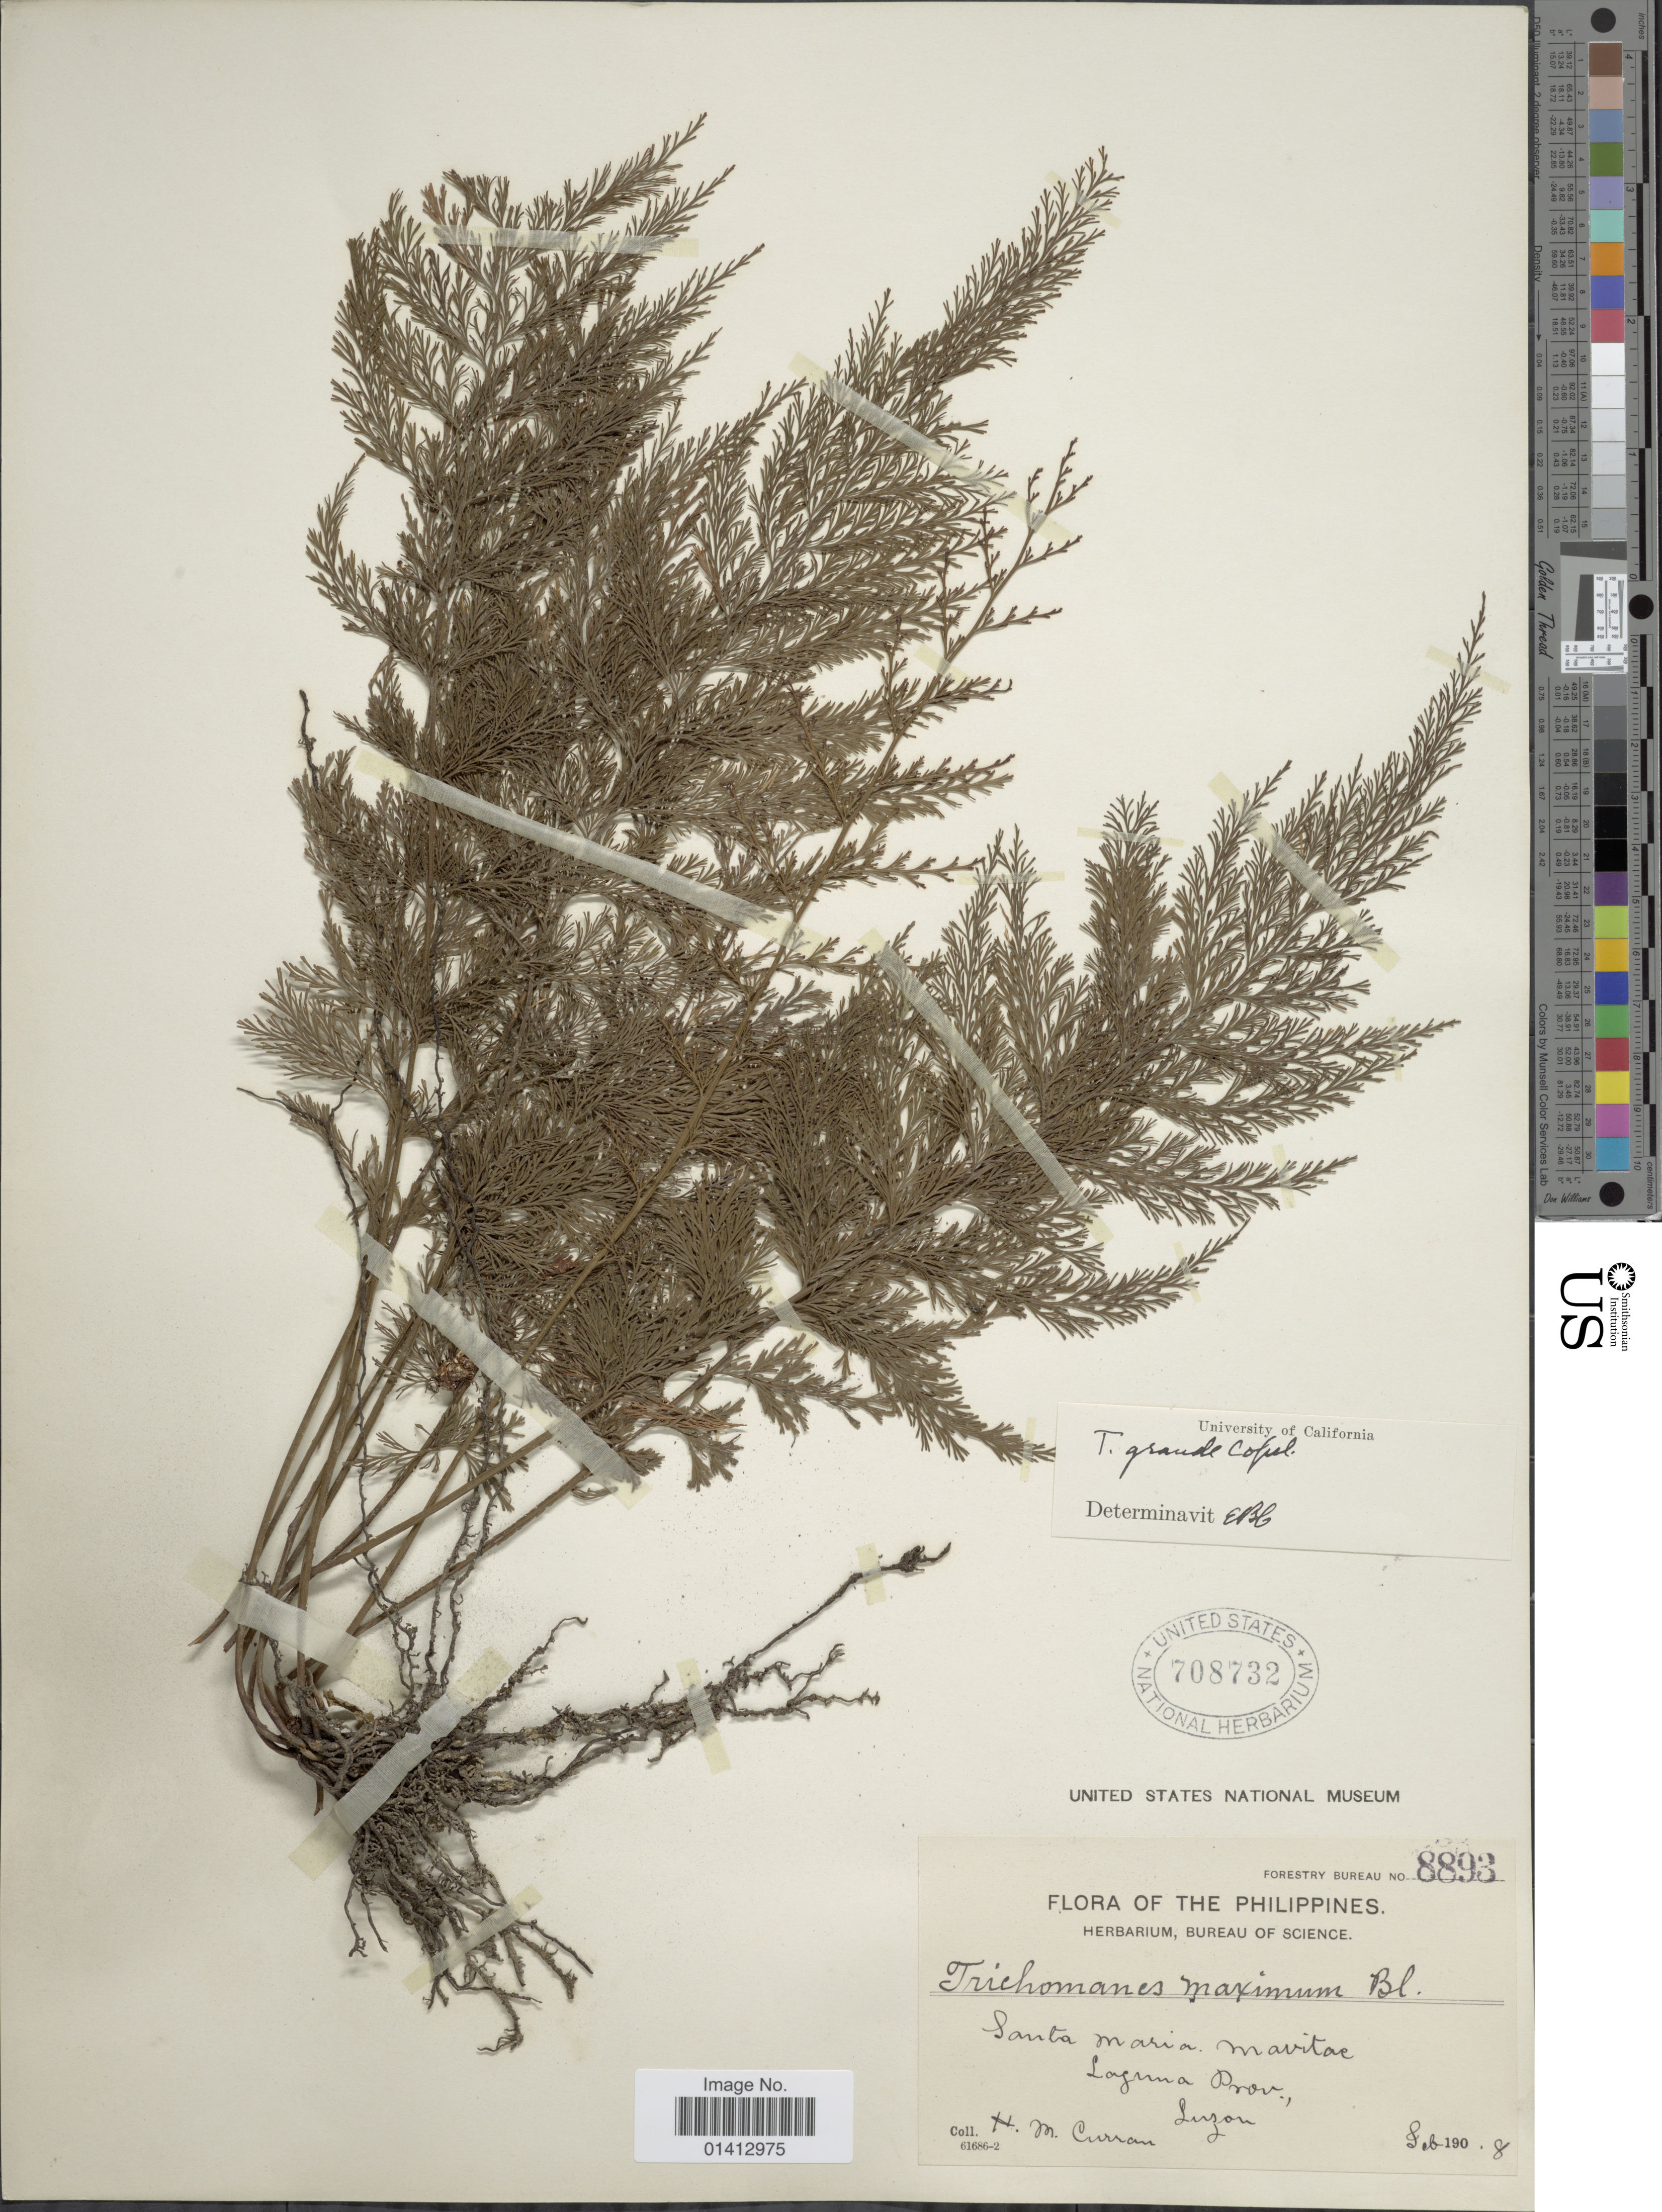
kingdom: Plantae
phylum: Tracheophyta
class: Polypodiopsida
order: Hymenophyllales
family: Hymenophyllaceae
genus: Crepidomanes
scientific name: Crepidomanes grande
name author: (Copel.) Ebihara & K. Iwats.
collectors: H. M. Curran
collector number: Forestry Bureau 8893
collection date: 1908-02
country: Philippines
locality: Santa Maria, Mavitae Laguna Prov. Luzon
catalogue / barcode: US 708732